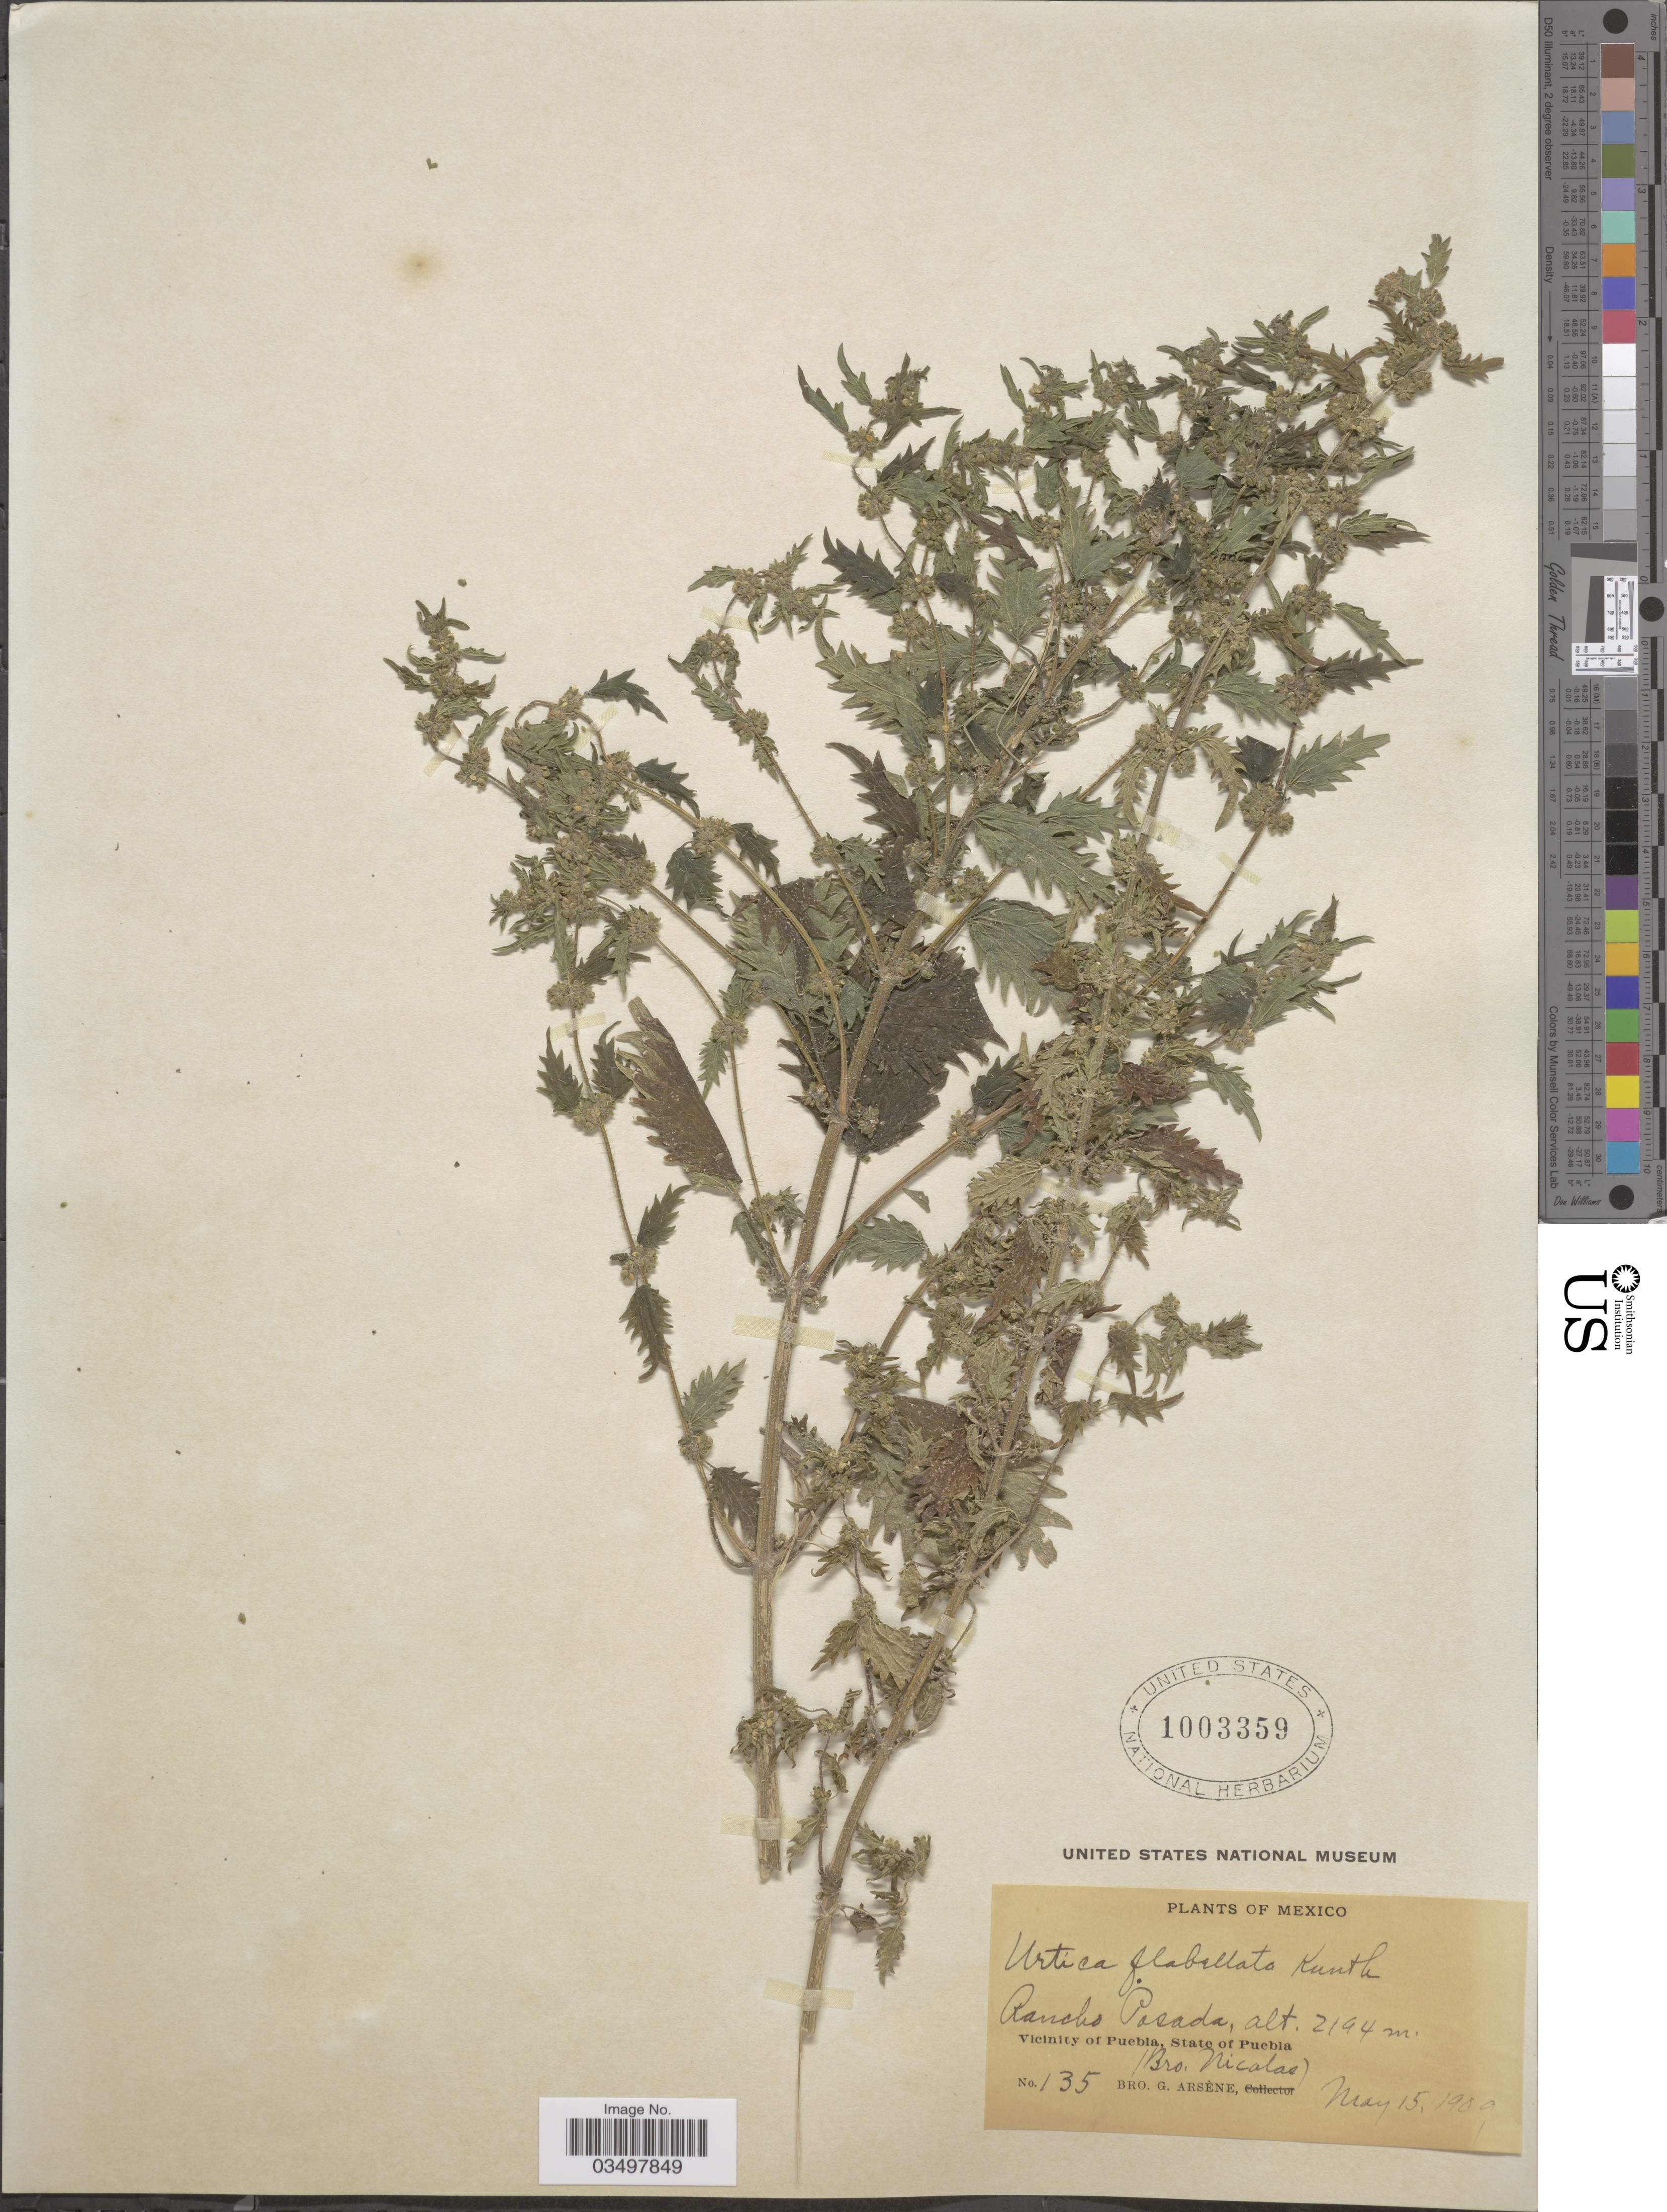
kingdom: Plantae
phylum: Tracheophyta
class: Magnoliopsida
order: Rosales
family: Urticaceae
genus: Urtica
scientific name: Urtica flabellata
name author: Kunth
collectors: Bro. G. Arsène & Bro. Nicolas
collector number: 135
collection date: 1909-05-15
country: Mexico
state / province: Puebla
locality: Rancho Posada. Vicinity of Puebla.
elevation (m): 2194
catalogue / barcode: US 1003359